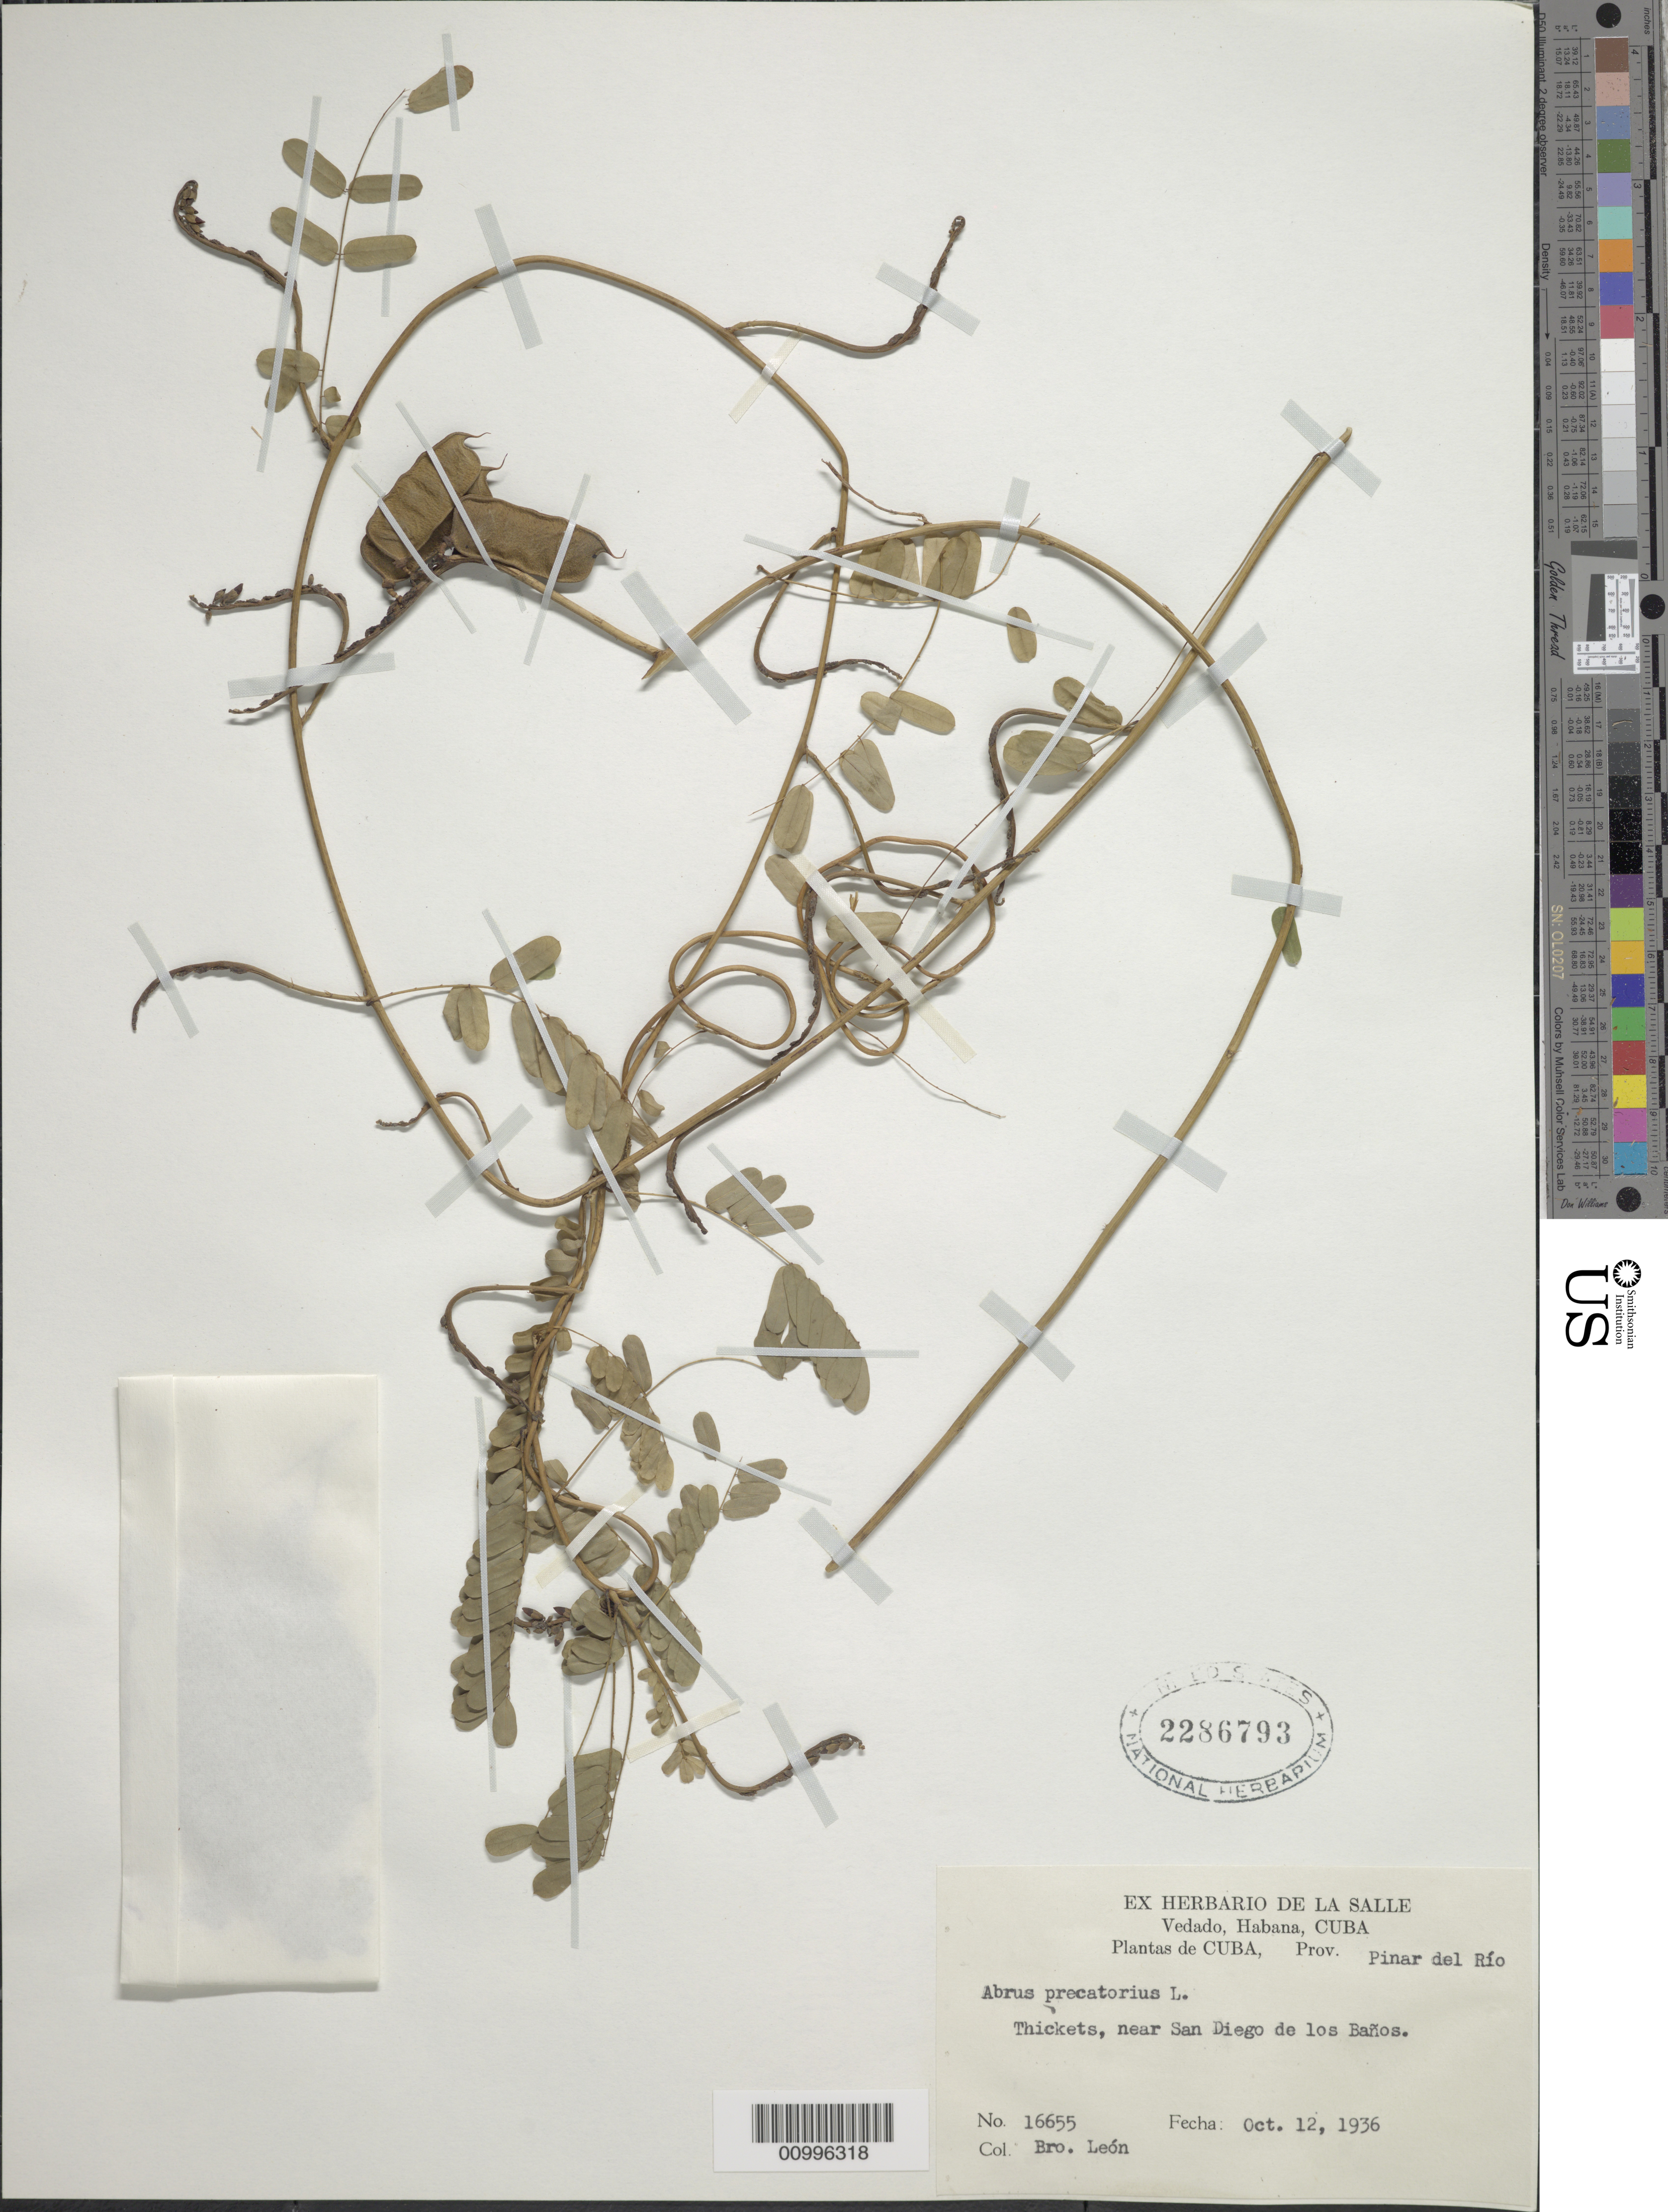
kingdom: Plantae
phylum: Tracheophyta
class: Magnoliopsida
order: Fabales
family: Fabaceae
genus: Abrus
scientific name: Abrus precatorius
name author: L.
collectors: Bro. León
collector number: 16655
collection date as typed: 12 Oct 1936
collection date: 1936-10-12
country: Cuba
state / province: Pinar del Rio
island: Cuba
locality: Thickets, near San Diego de los Banos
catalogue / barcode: US 2286793